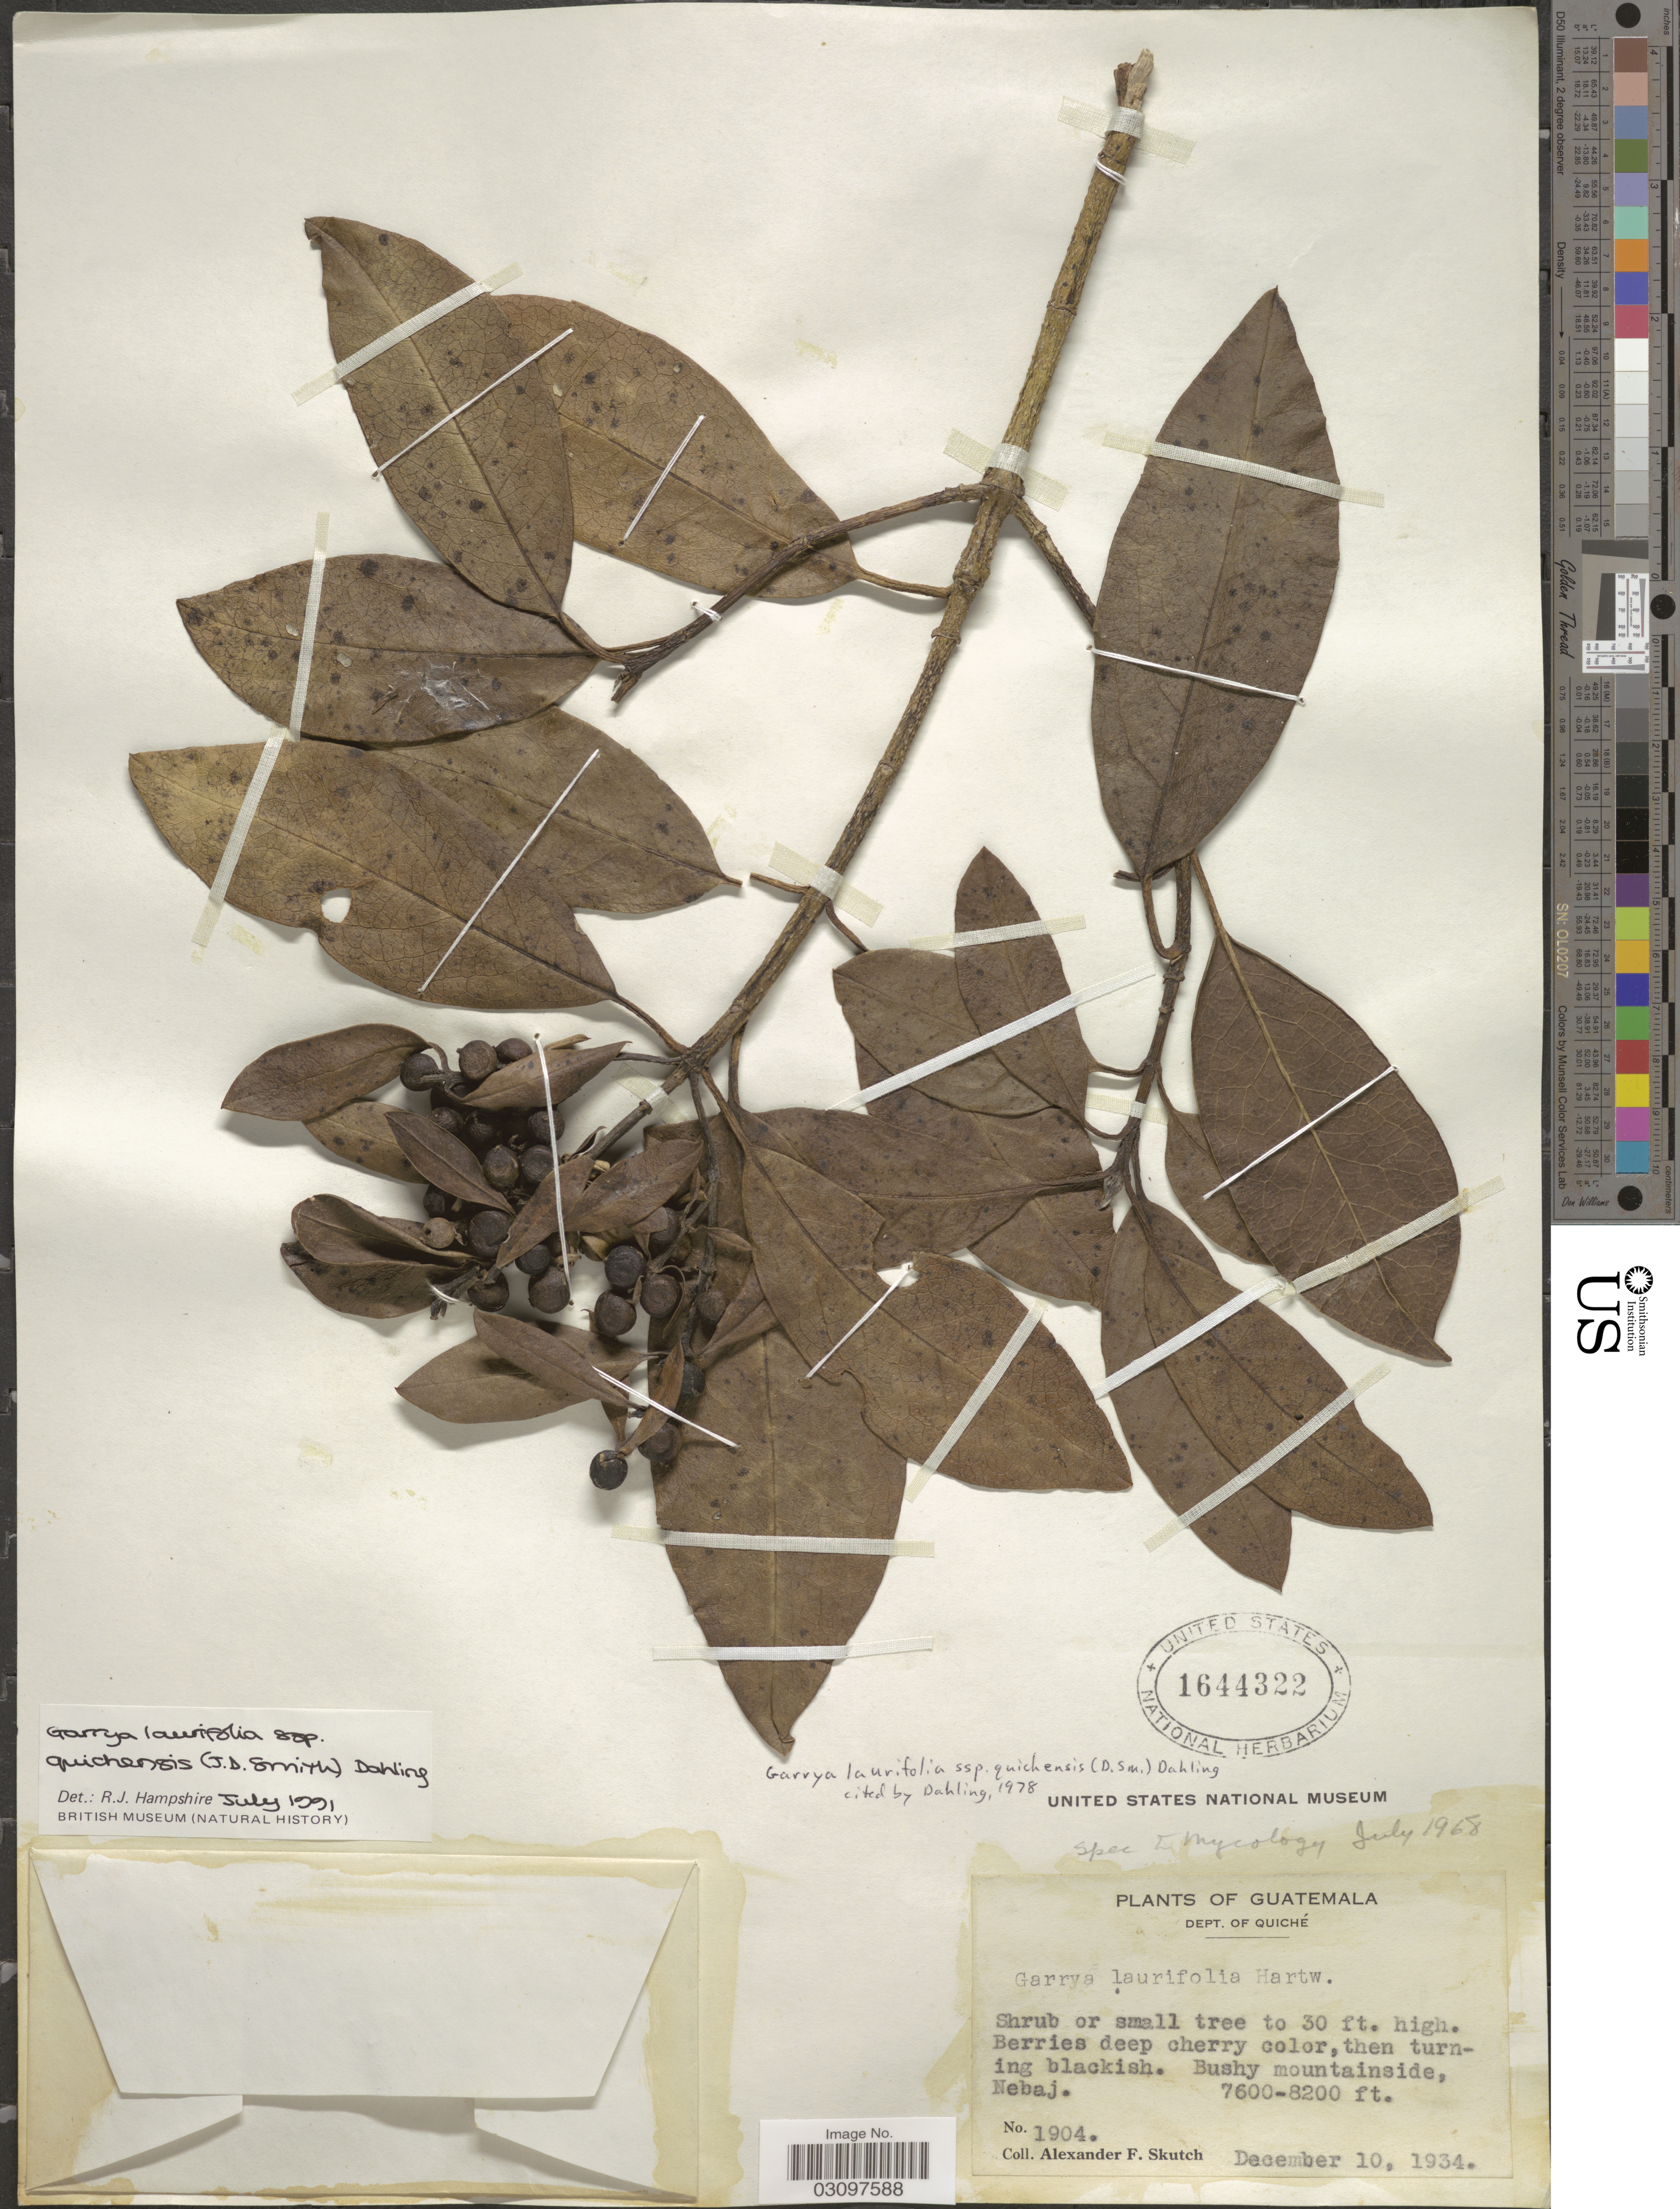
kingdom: Plantae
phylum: Tracheophyta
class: Magnoliopsida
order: Garryales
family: Garryaceae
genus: Garrya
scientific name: Garrya laurifolia subsp. quichensis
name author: (Donn. Sm.) Dahling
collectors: A. F. Skutch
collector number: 1904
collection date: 1934-12-10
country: Guatemala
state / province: El Quiché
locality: Dept. of Quiché. Bushy mountainside Nebaj.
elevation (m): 2316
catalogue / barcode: US 1644322